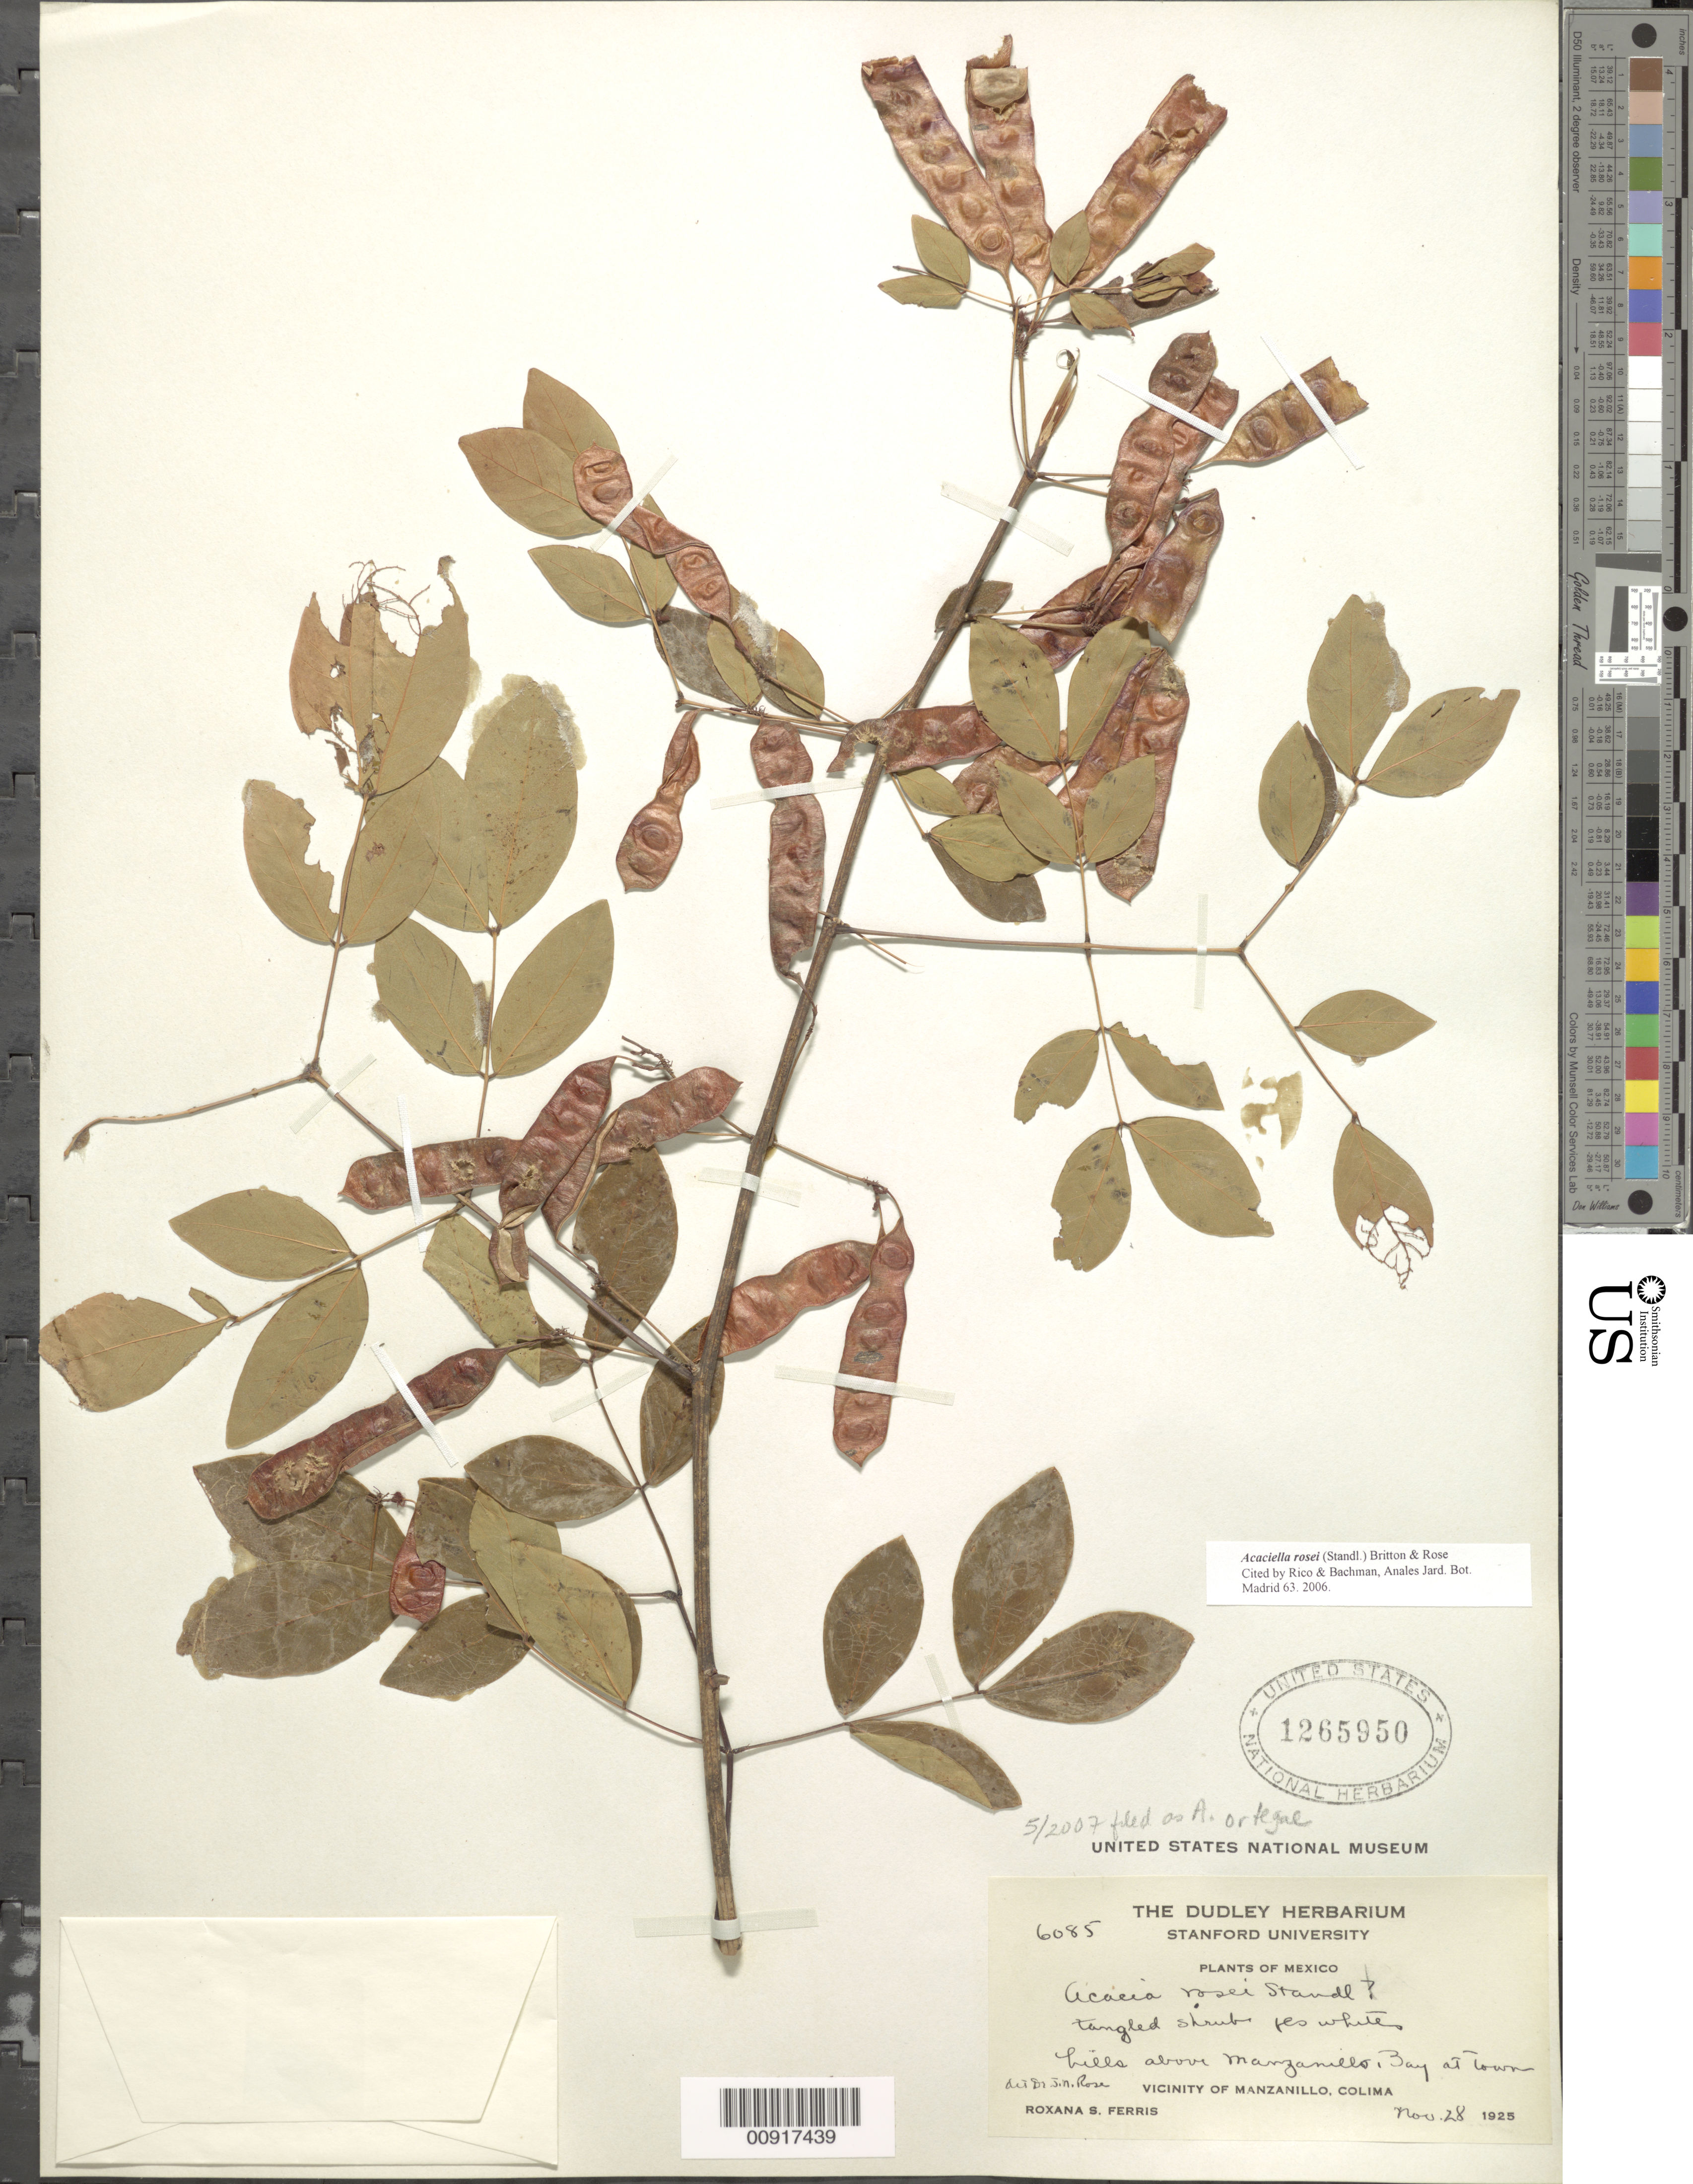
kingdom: Plantae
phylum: Tracheophyta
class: Magnoliopsida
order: Fabales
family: Fabaceae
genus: Acaciella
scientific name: Acaciella rosei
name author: (Standl.) Britton & Rose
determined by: Strong, M. T., (US), Smithsonian Institution - National Museum of Natural History (UNITED STATES)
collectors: R. S. Ferris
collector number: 6085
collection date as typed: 28 Nov 1925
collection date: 1925-11-28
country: Mexico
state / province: Colima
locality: Hills above Manzanillo, Bay at town.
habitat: Hills.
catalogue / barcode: US 1265950